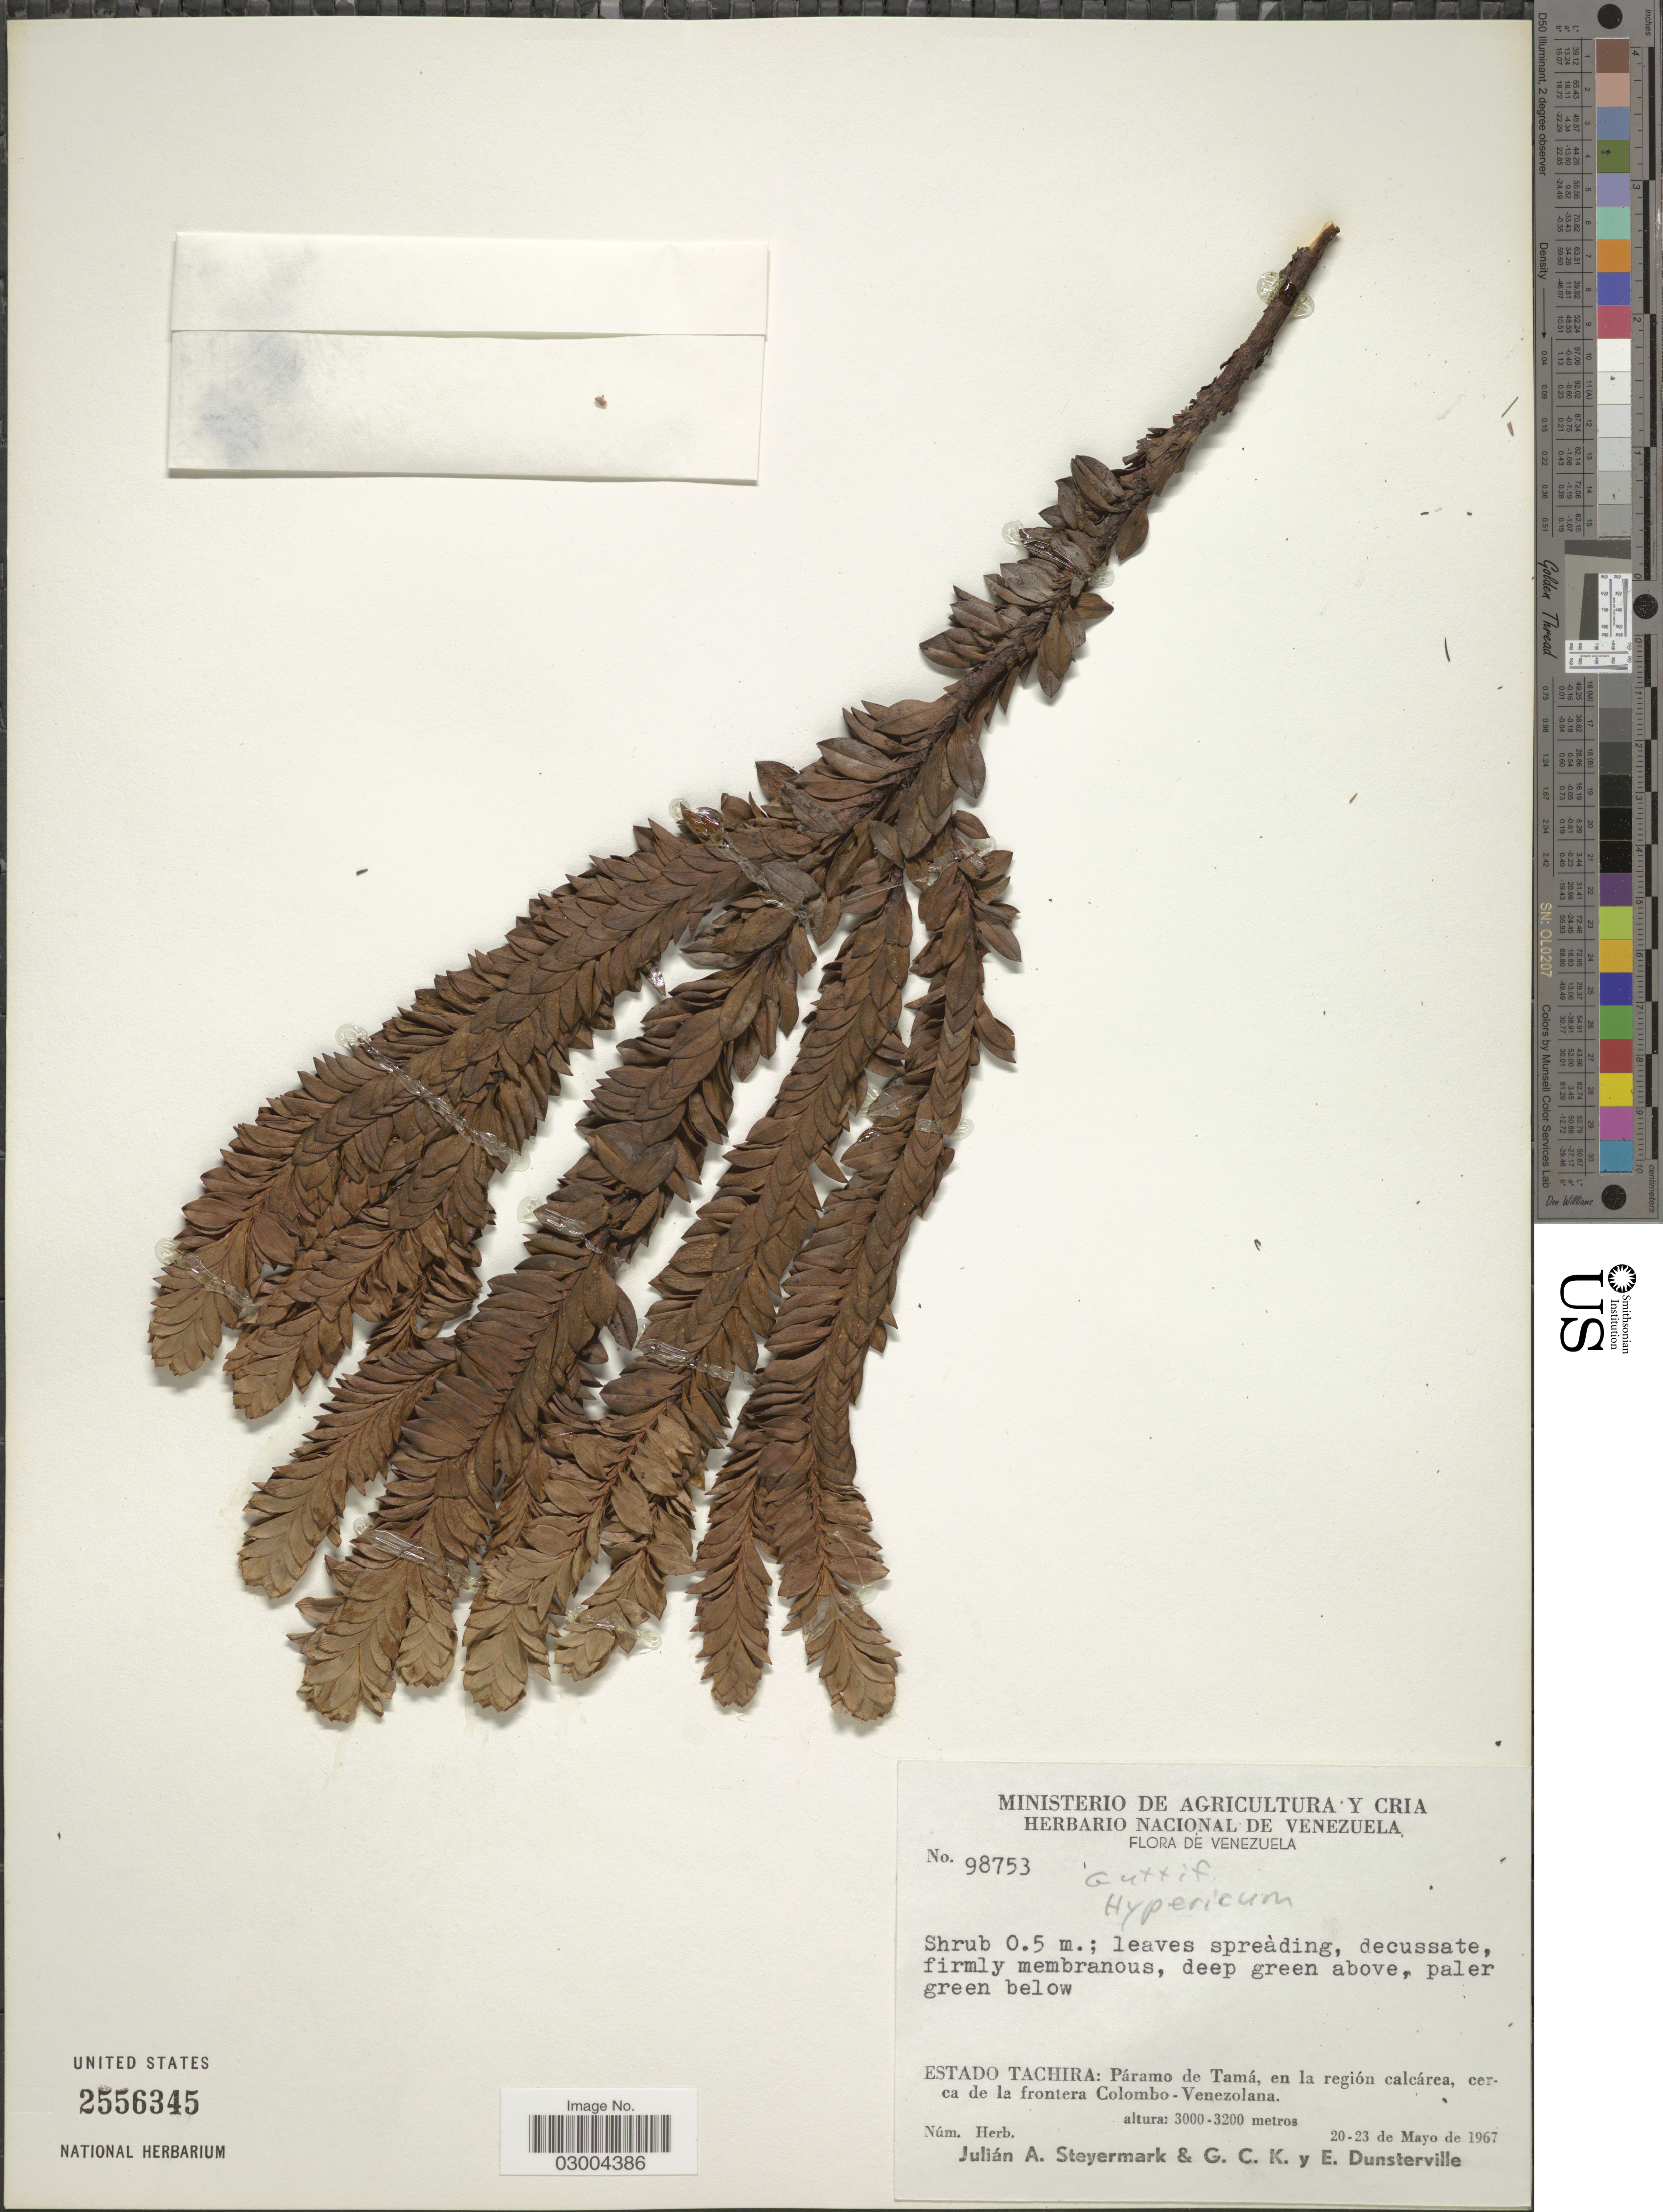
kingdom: Plantae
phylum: Tracheophyta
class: Magnoliopsida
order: Malpighiales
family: Hypericaceae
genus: Hypericum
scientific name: Hypericum sp.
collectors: J. Steyermark, G. C. K. Dunsterville & E. Dunsterville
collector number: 98753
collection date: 1967-05-20/1967-05-23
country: Venezuela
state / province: Tachira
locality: Estado Tachira: Páramo de Tamá, en la región calcárea, cerca de la frontera Colombo-Venezolana.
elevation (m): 3000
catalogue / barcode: US 2556345